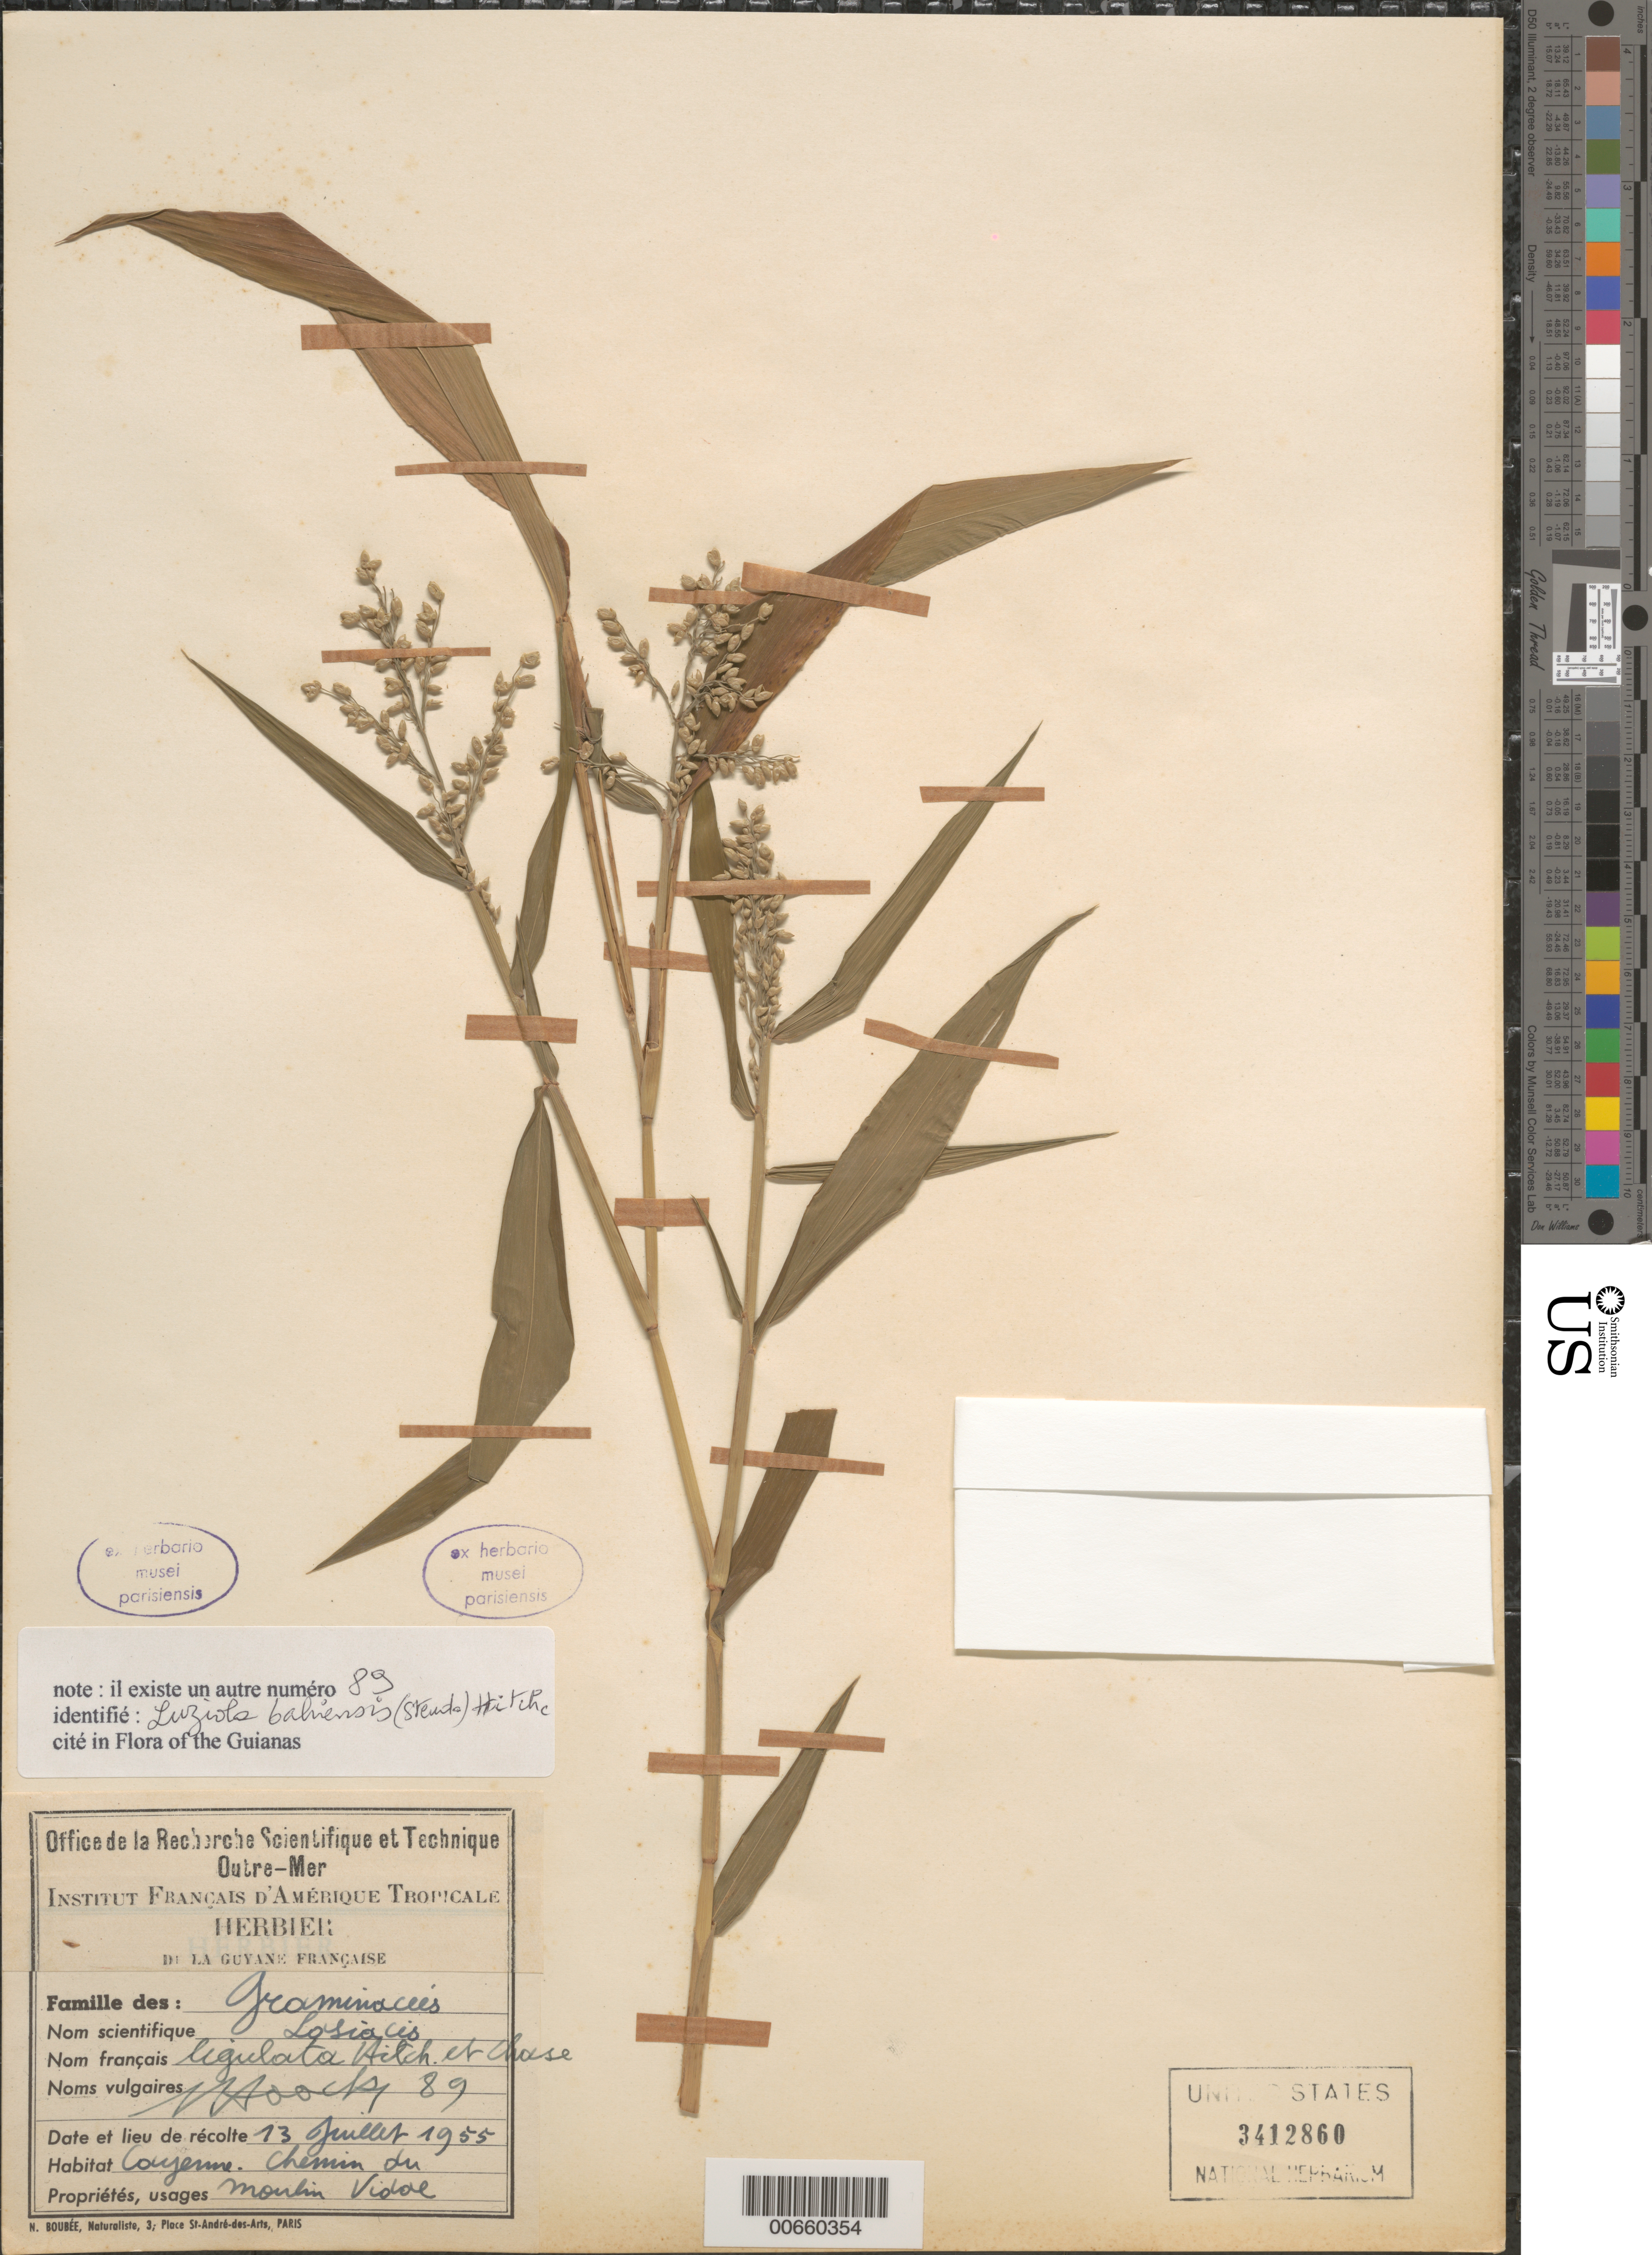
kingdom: Plantae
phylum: Tracheophyta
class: Liliopsida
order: Poales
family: Poaceae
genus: Lasiacis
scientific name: Lasiacis ligulata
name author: Hitchc. & Chase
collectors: J. Hoock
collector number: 89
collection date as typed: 13-Jul-55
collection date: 1955-07-13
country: French Guiana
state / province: Cayenne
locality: Cayenne, chemin du Moulin Vidal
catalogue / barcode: US 3412860